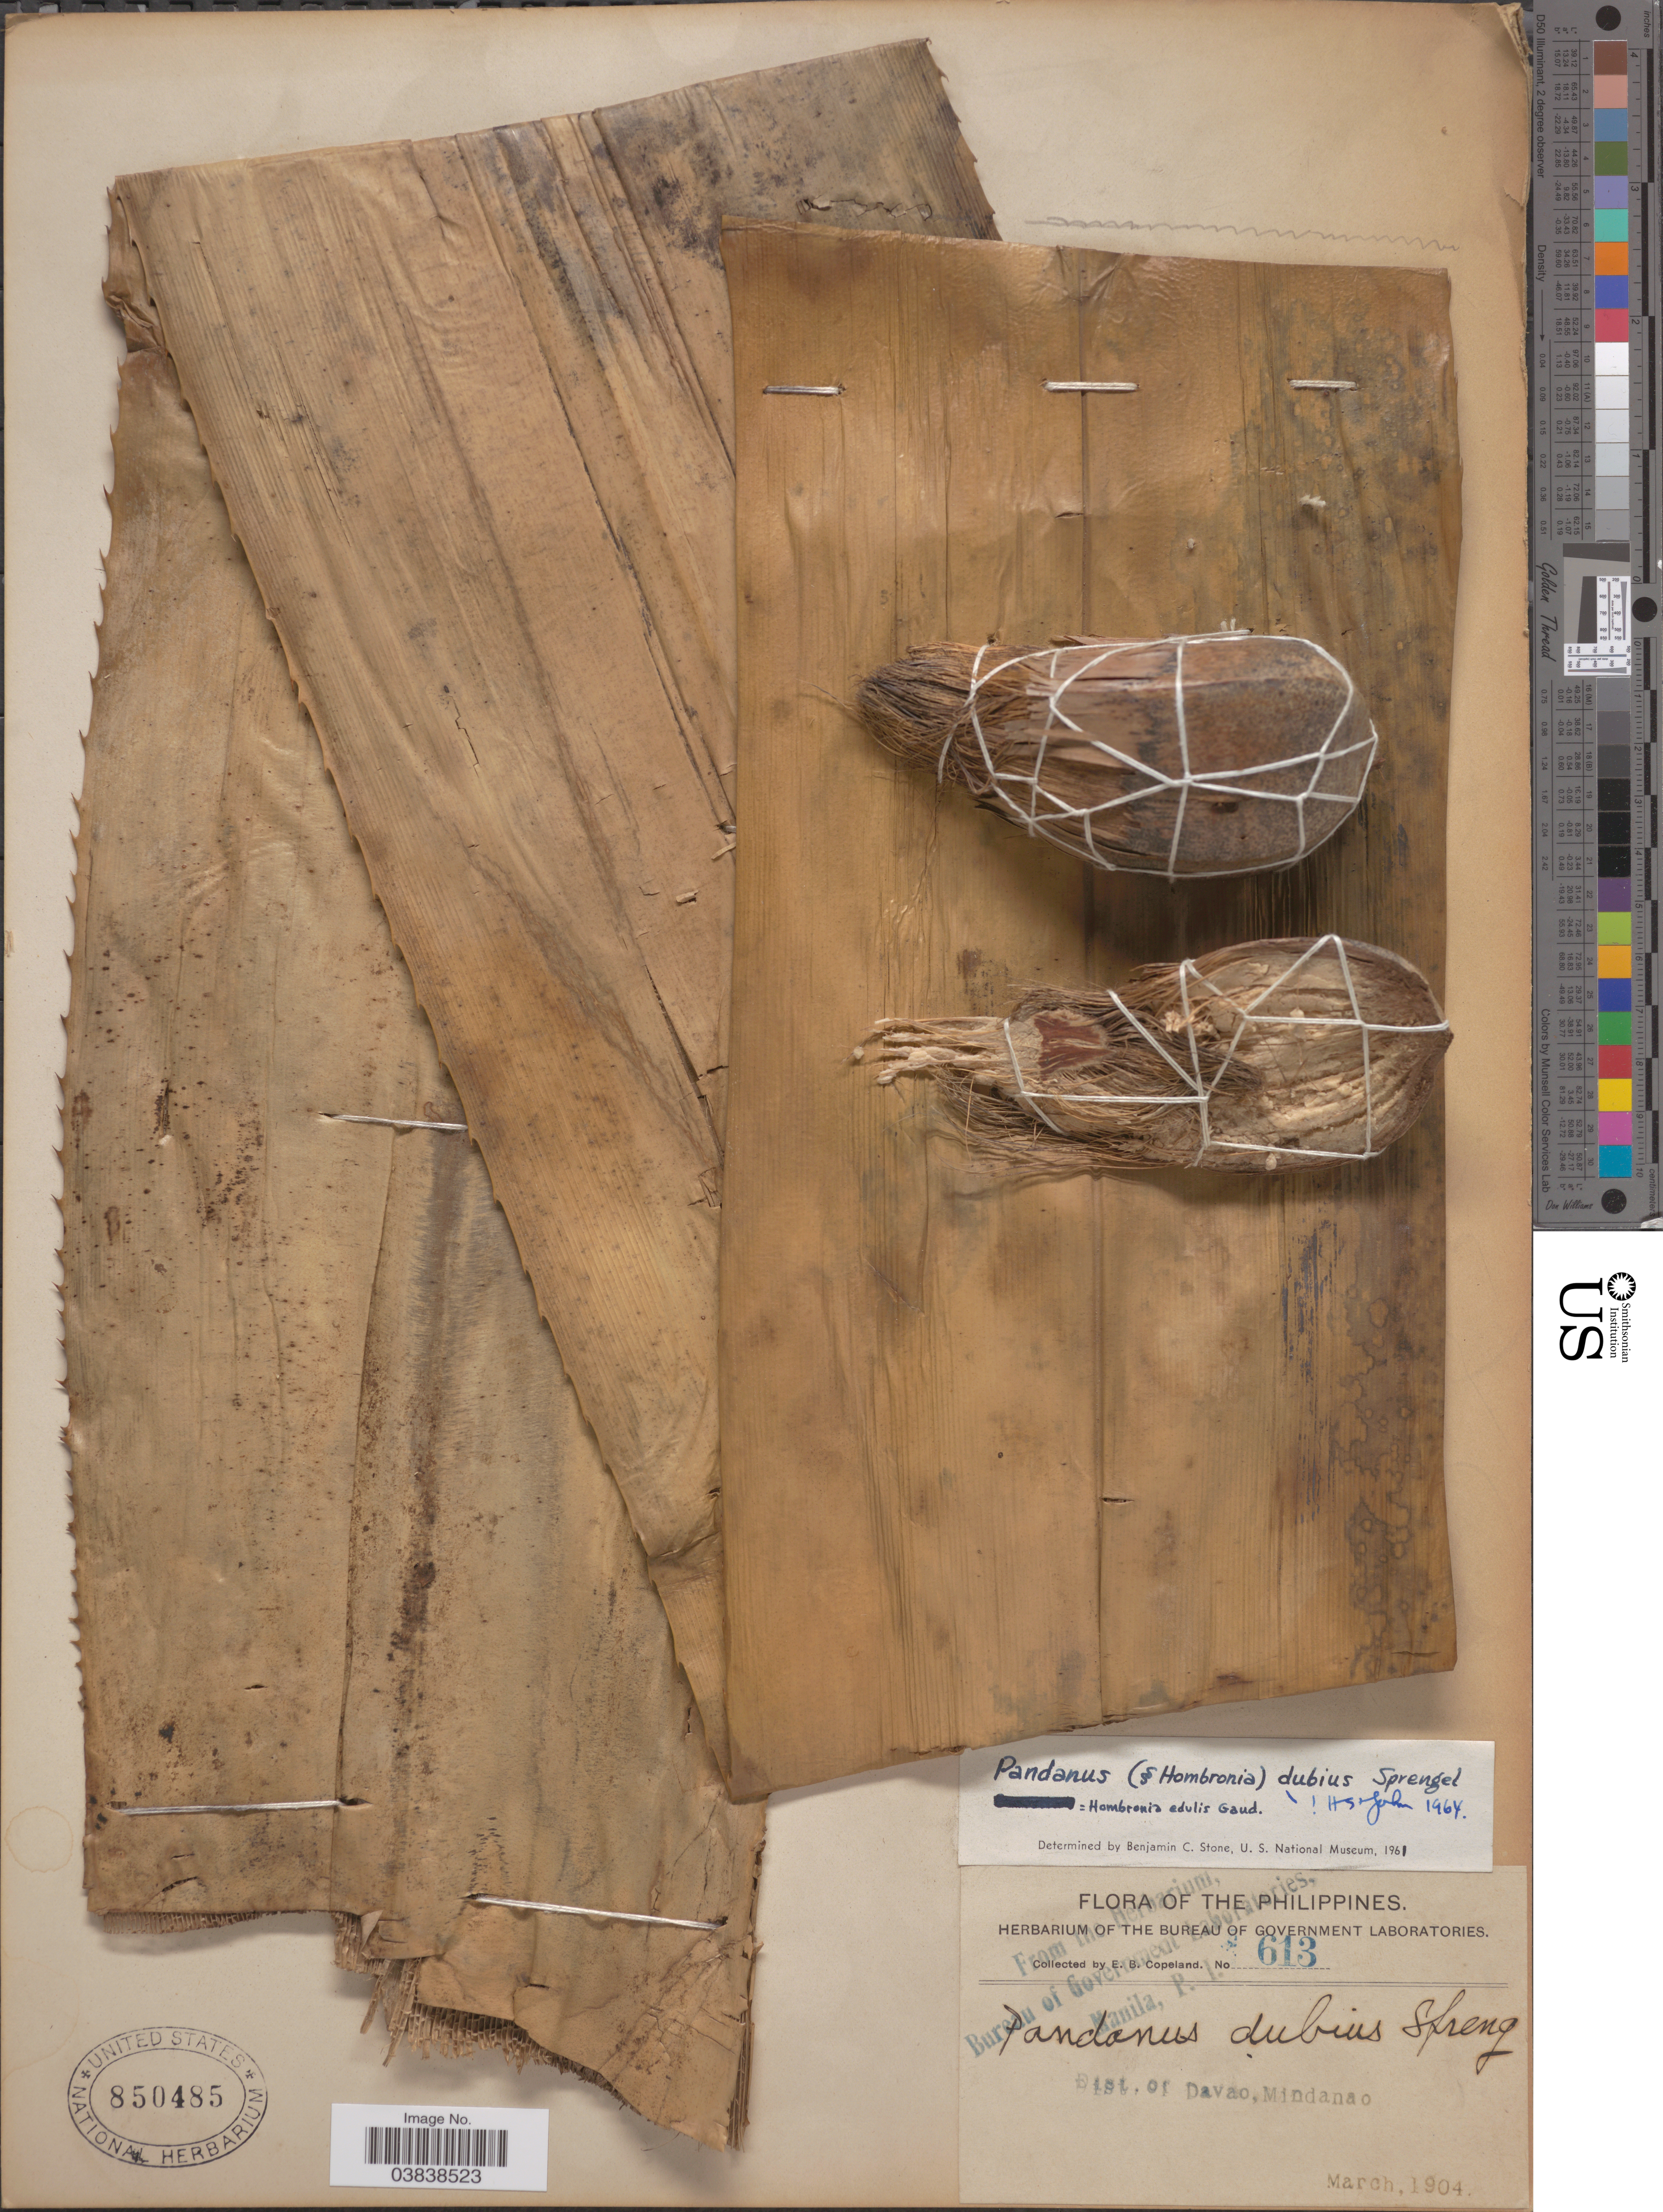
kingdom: Plantae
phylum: Tracheophyta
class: Liliopsida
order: Pandanales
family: Pandanaceae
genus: Pandanus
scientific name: Pandanus dubius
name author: Spreng.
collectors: E. B. Copeland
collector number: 613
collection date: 1904-03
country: Philippines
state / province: Davao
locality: Dist. of Davao, Mindanao.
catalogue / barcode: US 850485